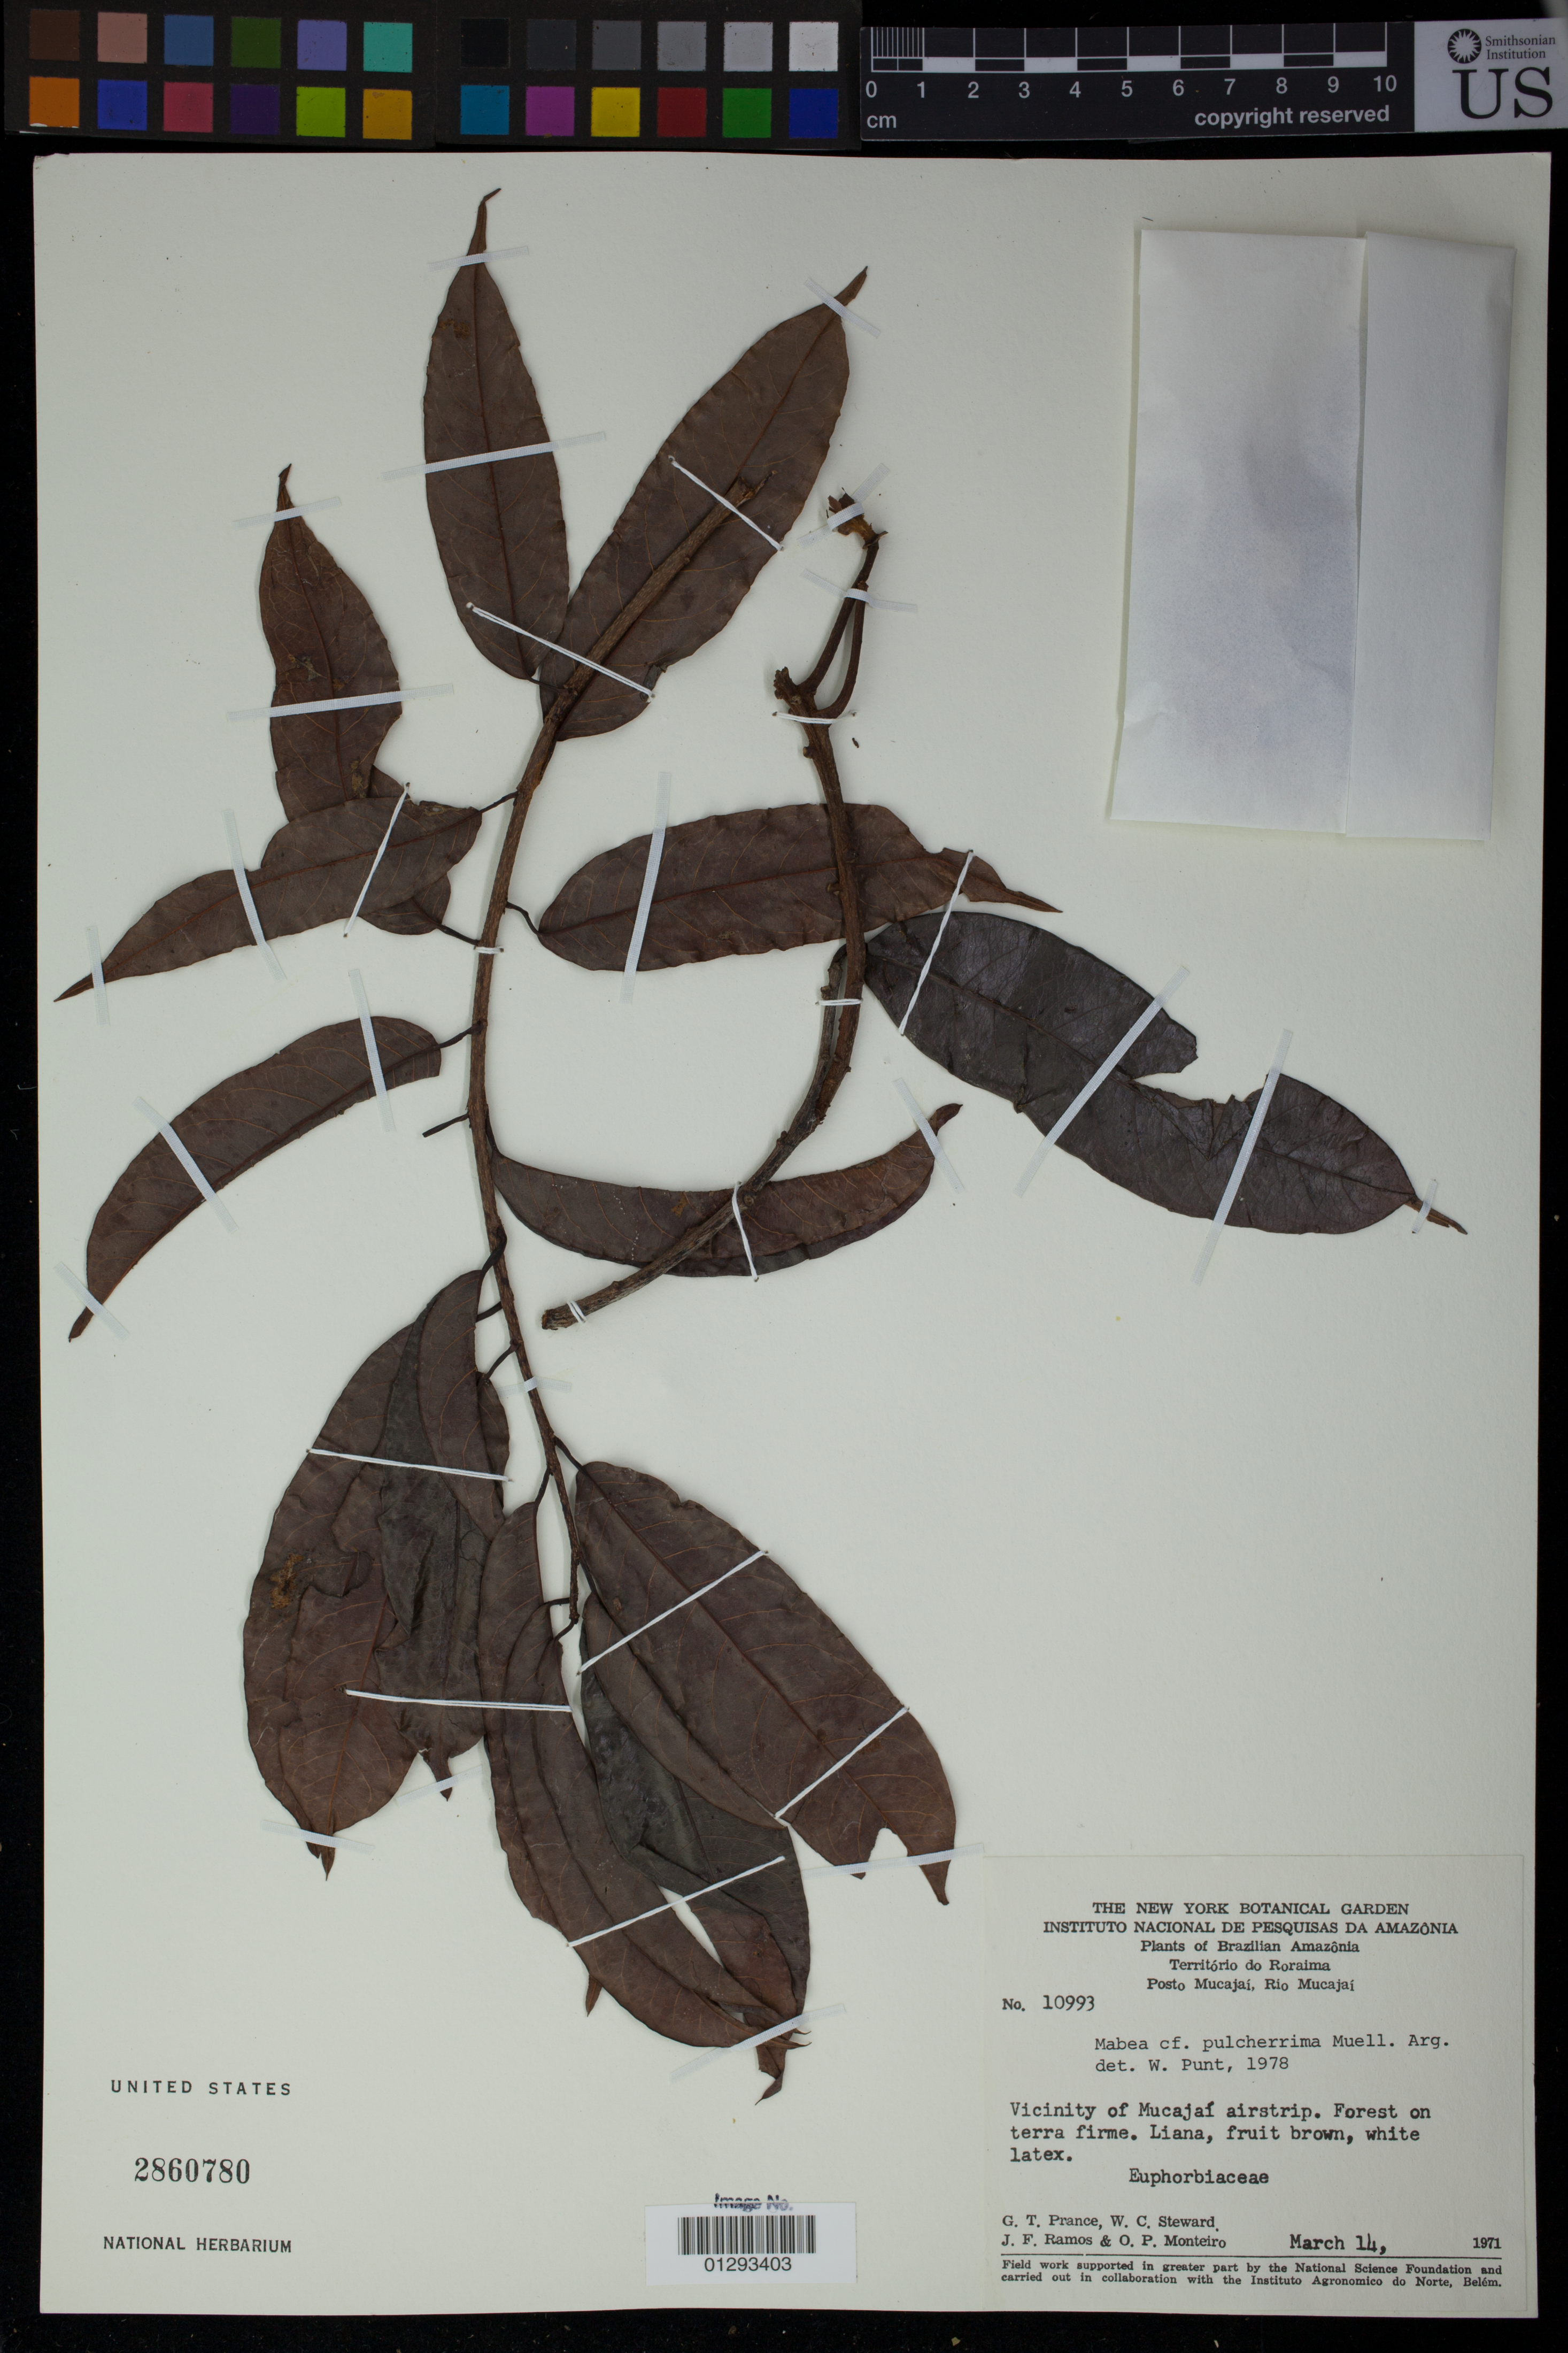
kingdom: Plantae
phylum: Tracheophyta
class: Magnoliopsida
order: Malpighiales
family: Euphorbiaceae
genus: Mabea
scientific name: Mabea pulcherrima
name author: Müll. Arg.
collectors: G. T. Prance, W. C. Steward, J. F. Ramos & O. P. Monteiro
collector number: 10993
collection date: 1971-03-14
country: Brazil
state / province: Roraima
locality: Posto Mucajai, Rio Mucajai.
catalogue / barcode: US 2860780